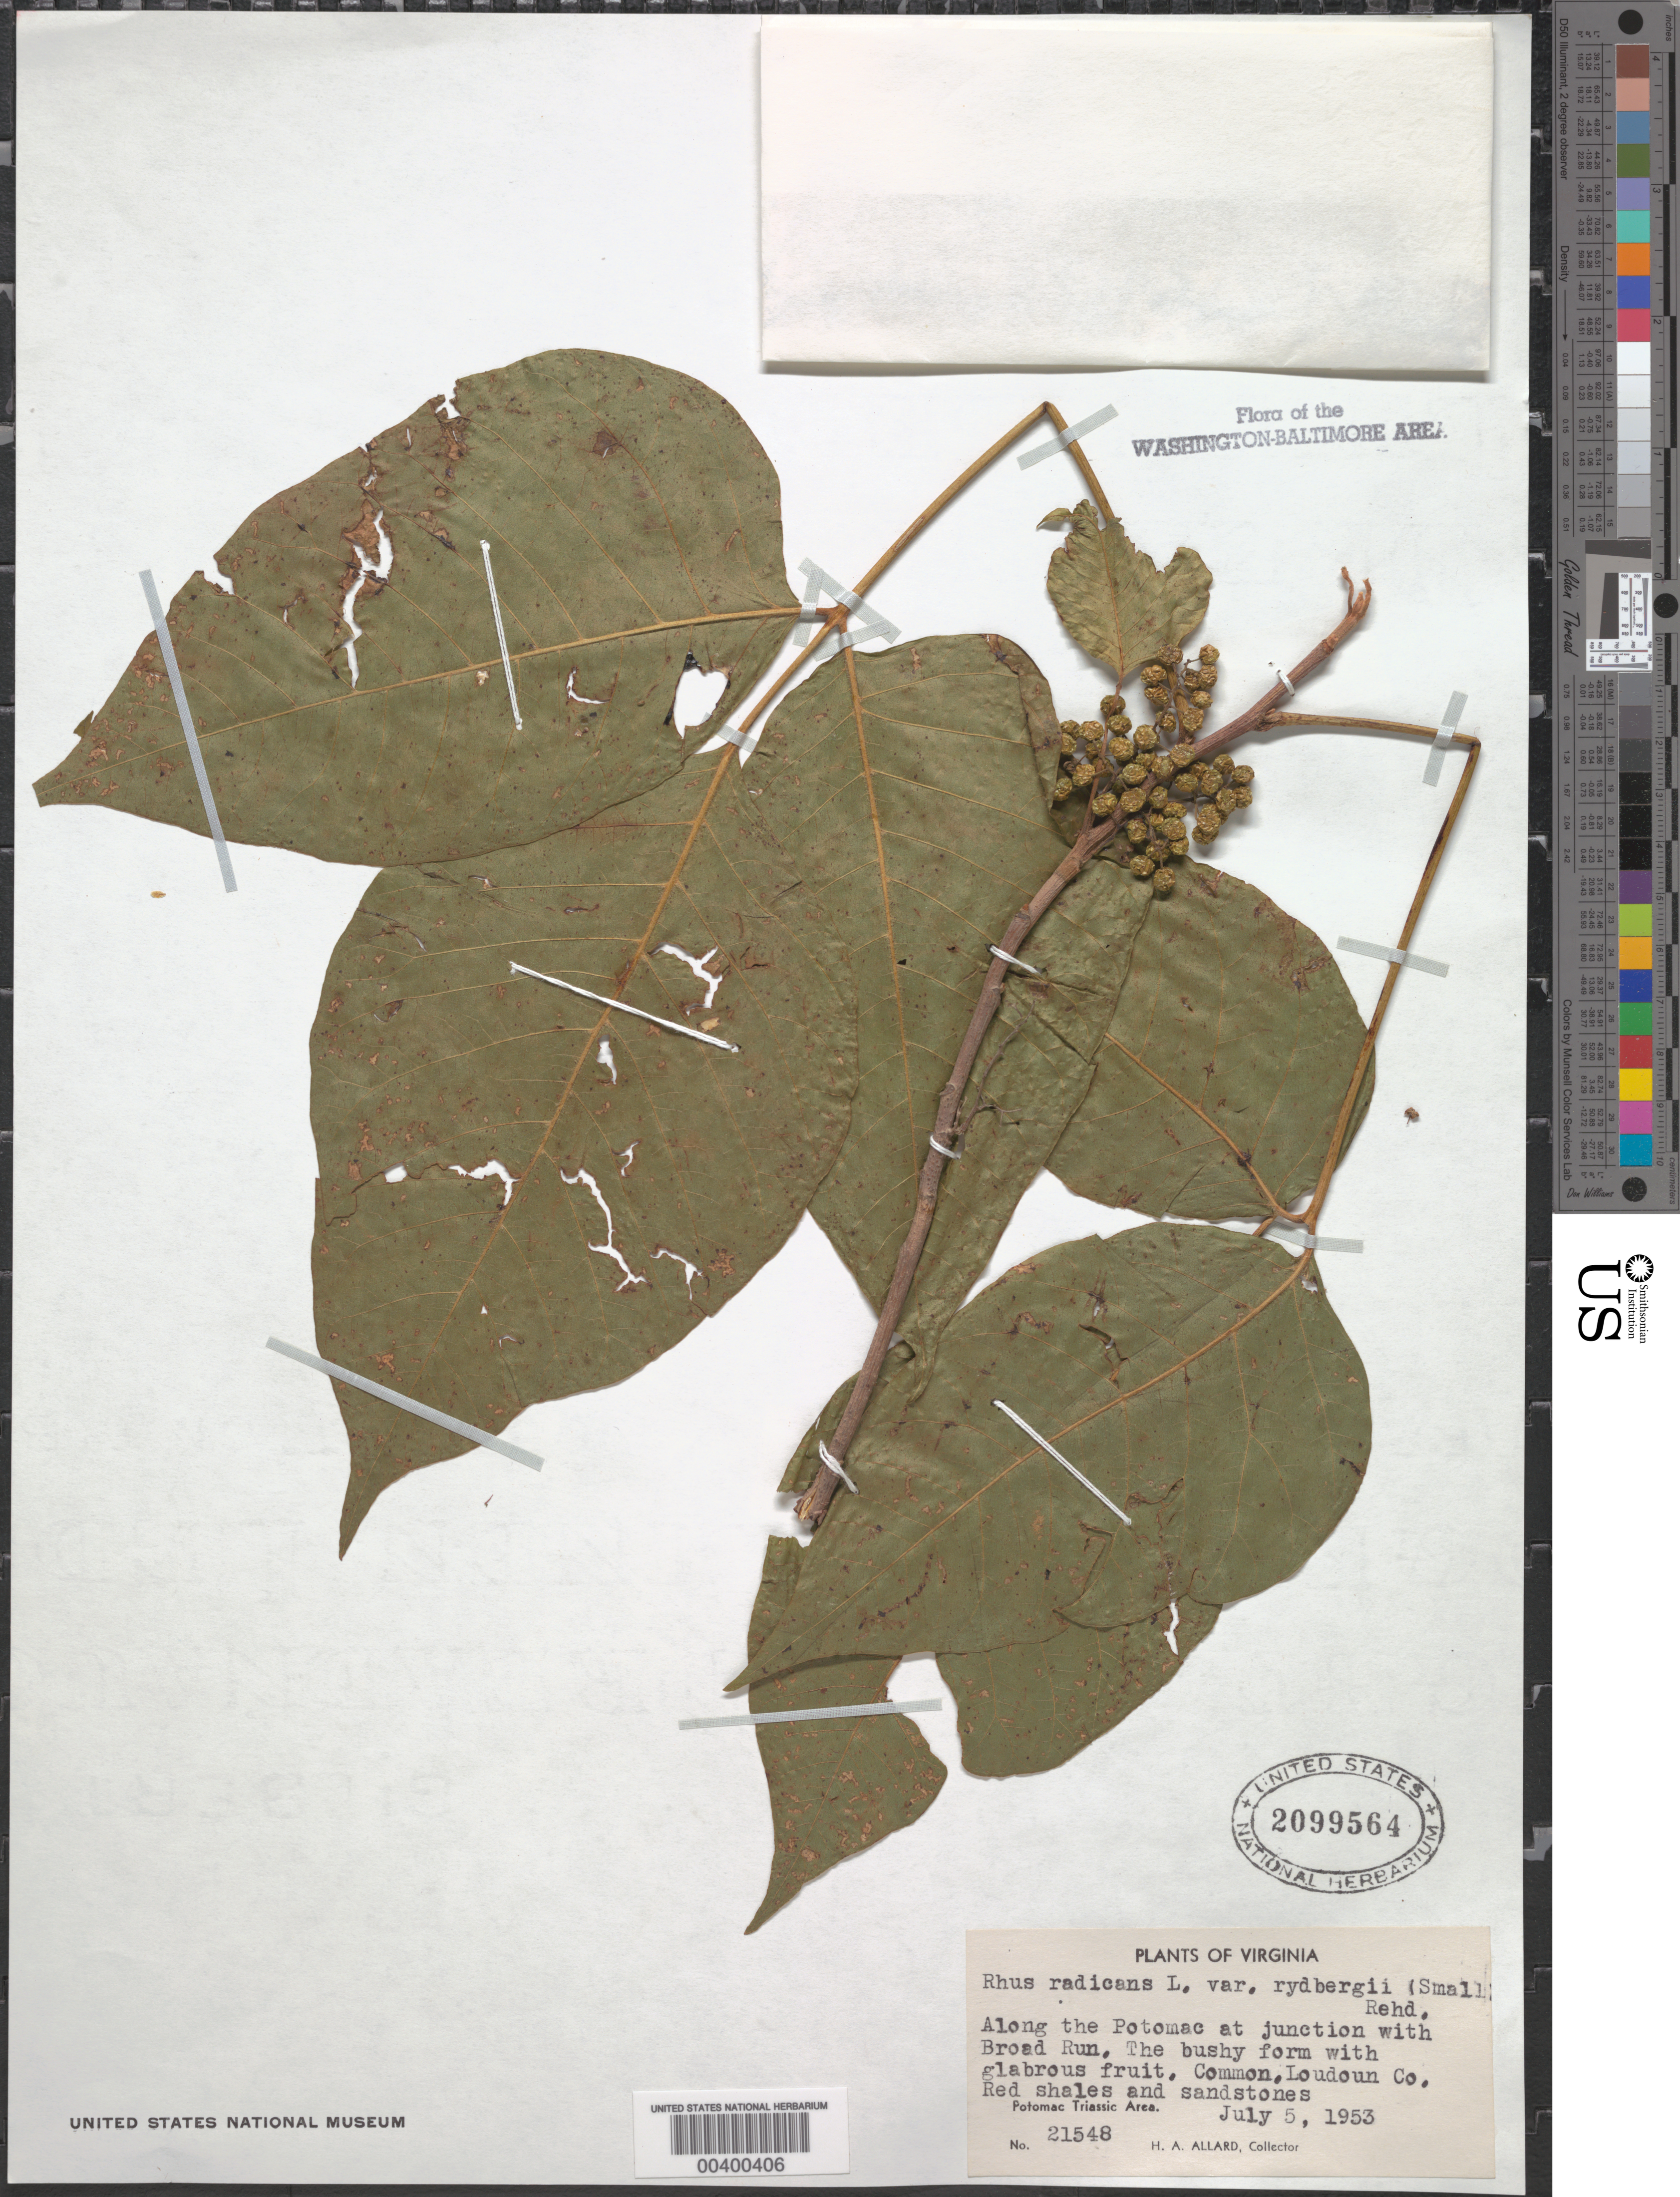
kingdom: Plantae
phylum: Tracheophyta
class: Magnoliopsida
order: Sapindales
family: Anacardiaceae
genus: Toxicodendron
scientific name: Toxicodendron radicans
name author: (L.) Kuntze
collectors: H. A. Allard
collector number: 21548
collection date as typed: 05 Jul 1953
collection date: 1953-07-05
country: United States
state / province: Virginia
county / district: Loudoun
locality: Potomac River junction with Broad C. & O. Canal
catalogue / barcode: US 2099564